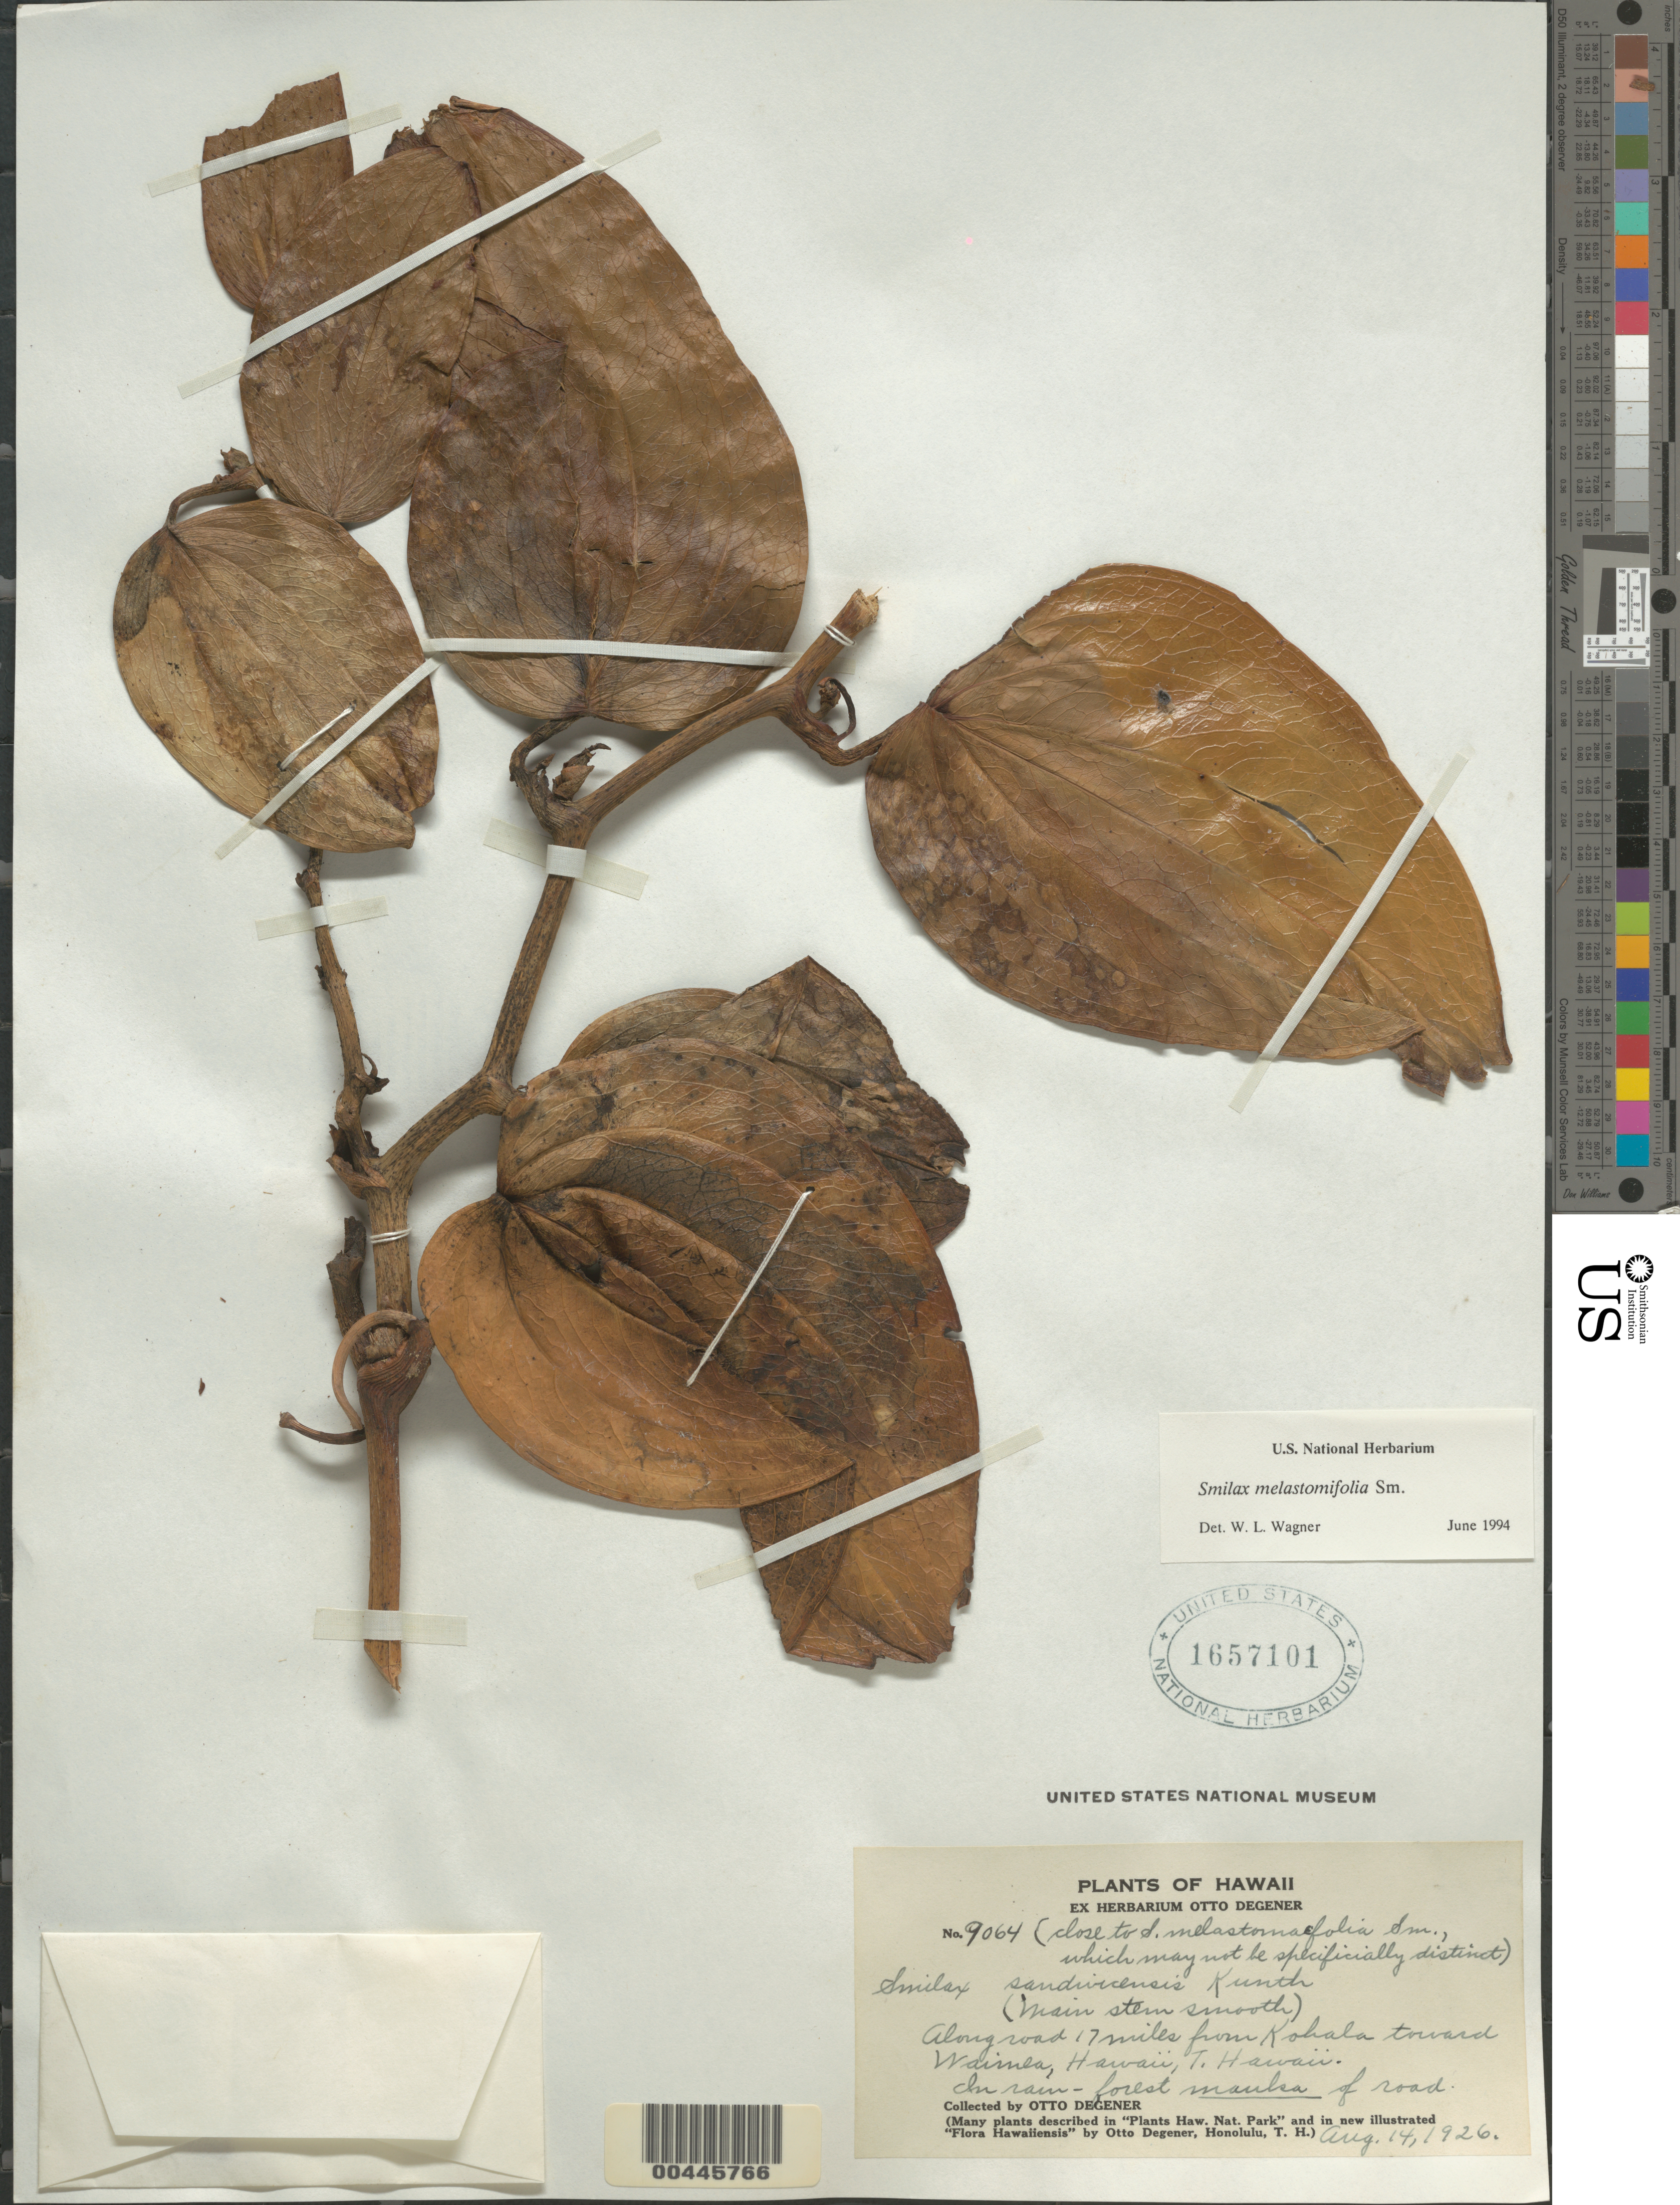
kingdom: Plantae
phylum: Tracheophyta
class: Liliopsida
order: Liliales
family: Smilacaceae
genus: Smilax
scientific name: Smilax melastomifolia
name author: Sm.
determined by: Wagner, W. L., (BOT), Smithsonian Institution - National Museum of Natural History (UNITED STATES)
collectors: O. Degener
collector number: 9064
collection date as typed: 14 Aug 1926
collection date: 1926-08-14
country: United States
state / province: Hawaii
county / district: Hawaii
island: Hawaii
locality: Along rd. 17 mi from Kohala toward Waimea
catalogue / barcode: US 1657101